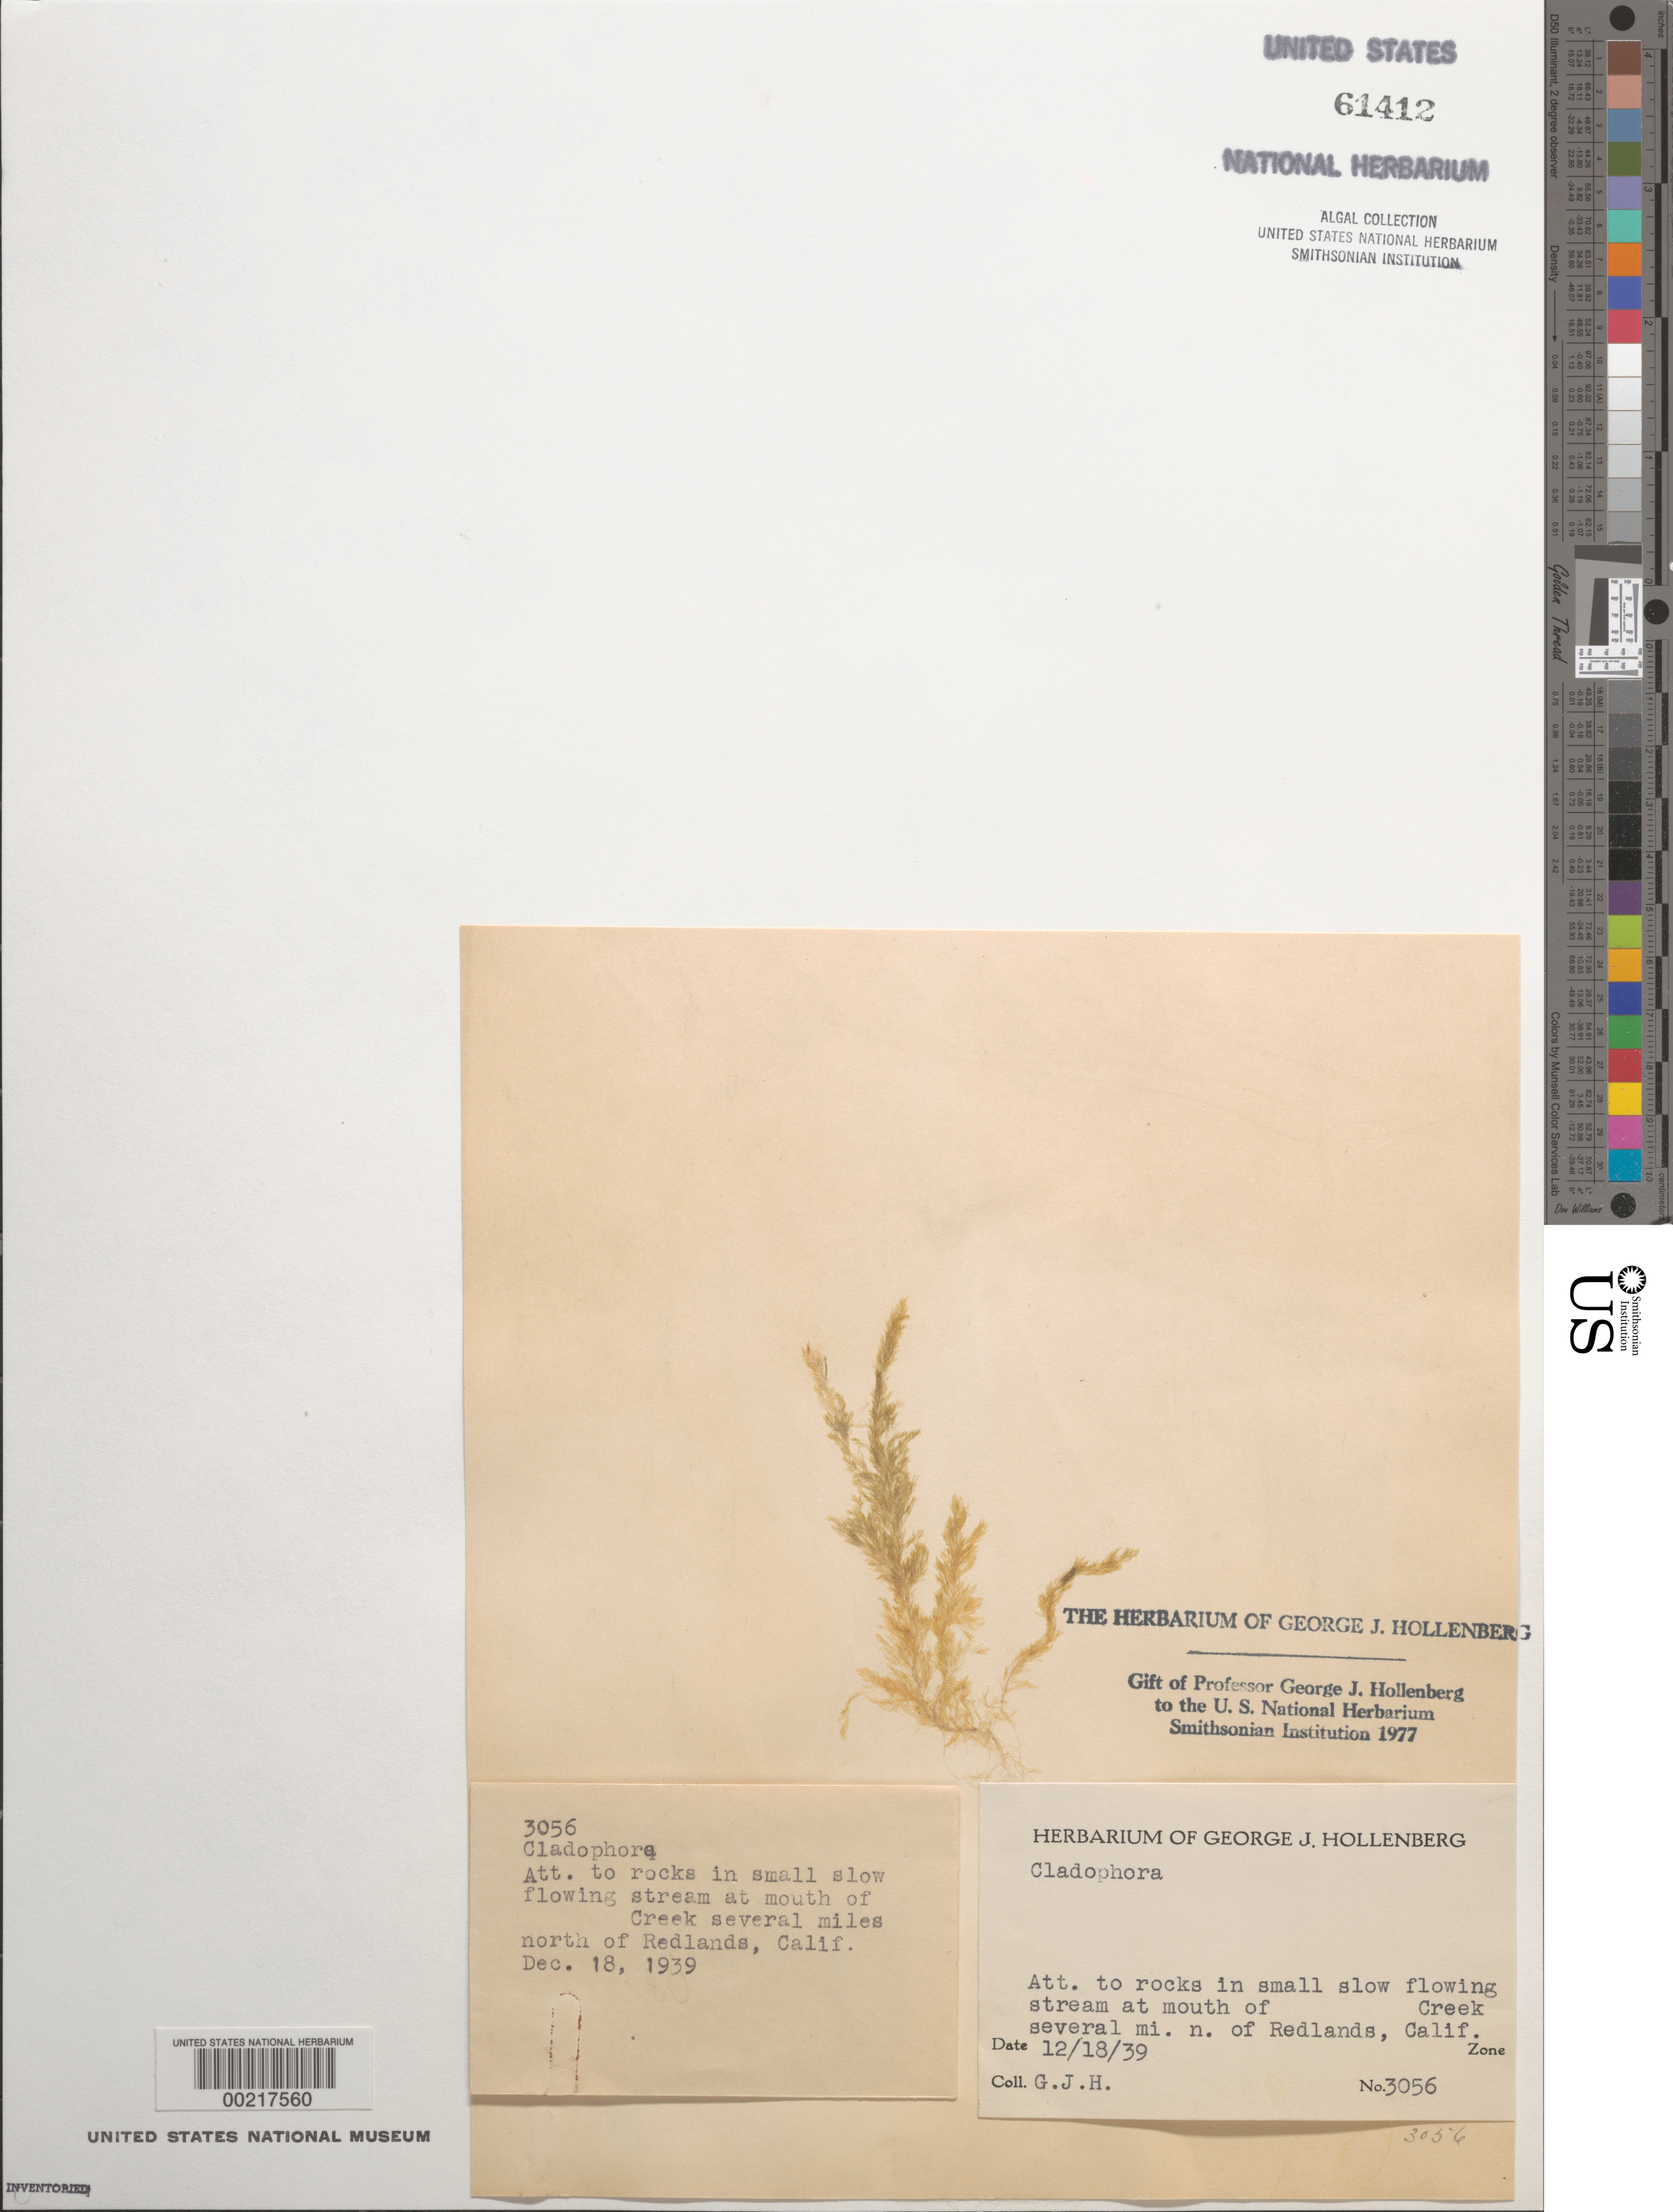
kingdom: Plantae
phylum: Chlorophyta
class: Ulvophyceae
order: Cladophorales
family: Cladophoraceae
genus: Cladophora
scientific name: Cladophora sp.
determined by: Hollenberg, George J.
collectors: G. Hollenberg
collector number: GJH 3056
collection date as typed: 18 Dec 1939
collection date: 1939-12-18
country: United States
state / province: California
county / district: San Bernardino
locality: Creek north of Redlands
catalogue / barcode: US 61412